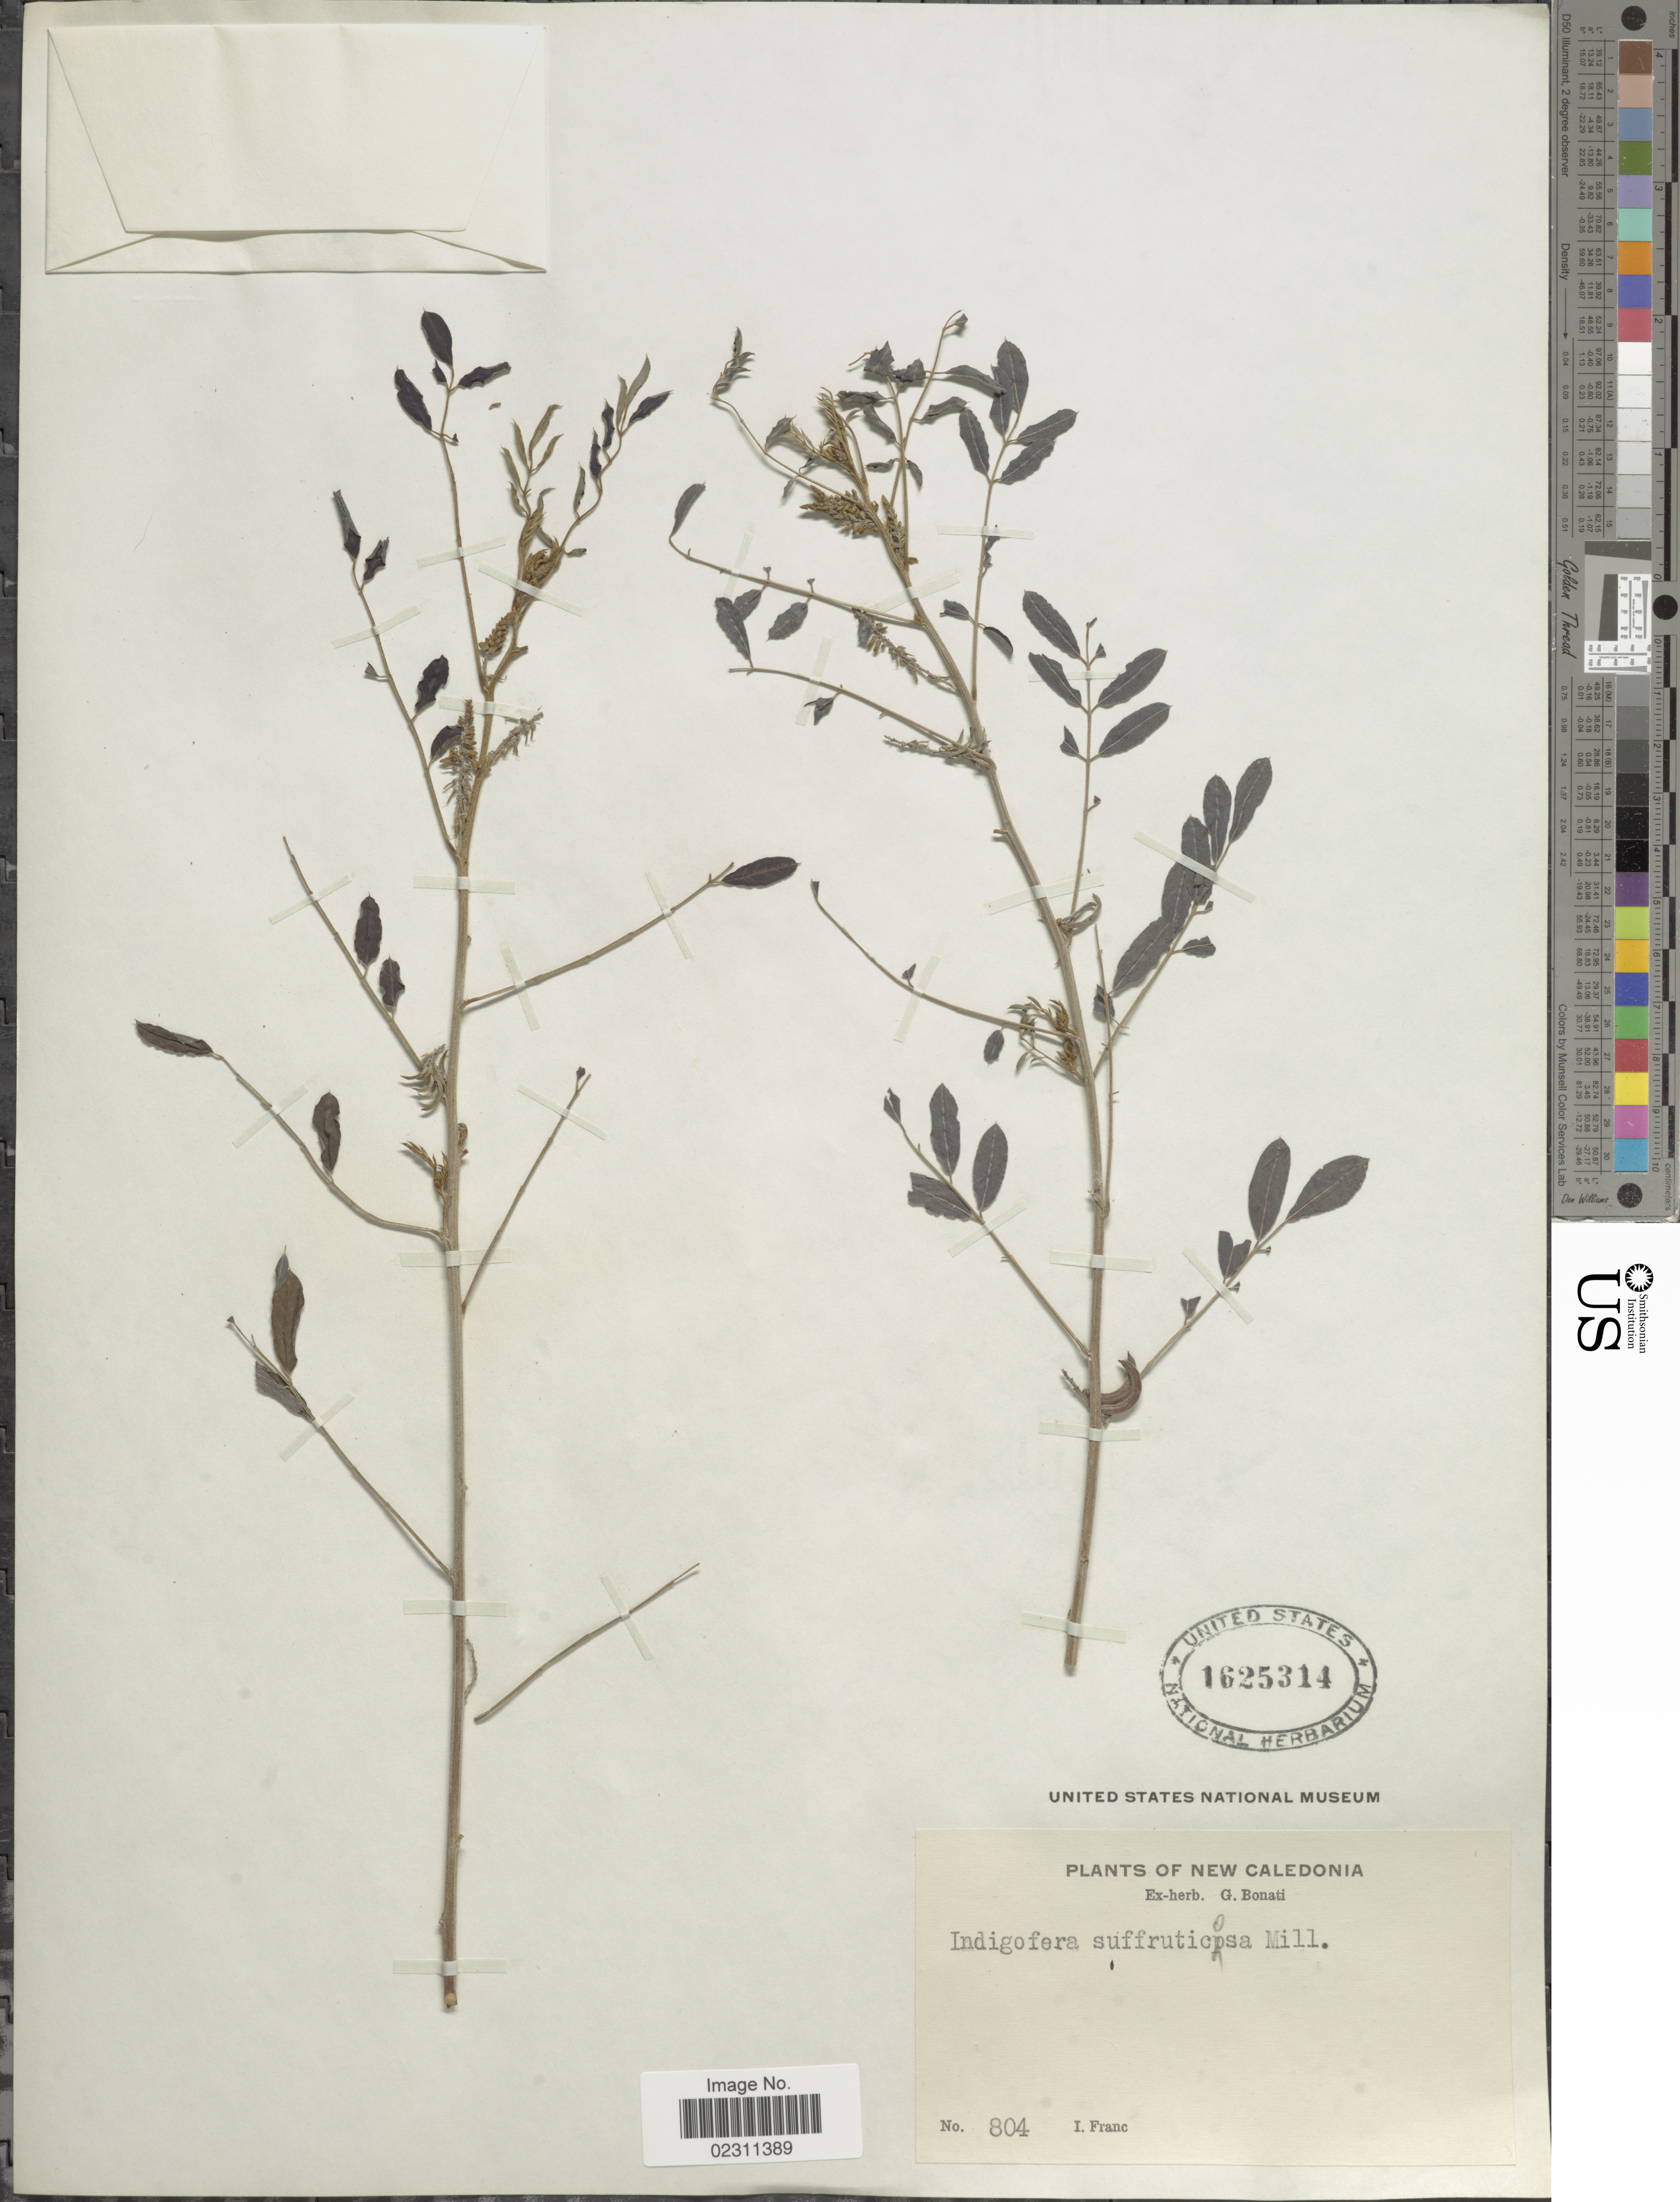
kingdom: Plantae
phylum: Tracheophyta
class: Magnoliopsida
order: Fabales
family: Fabaceae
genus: Indigofera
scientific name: Indigofera suffruticosa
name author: Mill.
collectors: I. Franc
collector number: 804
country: New Caledonia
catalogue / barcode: US 1625314